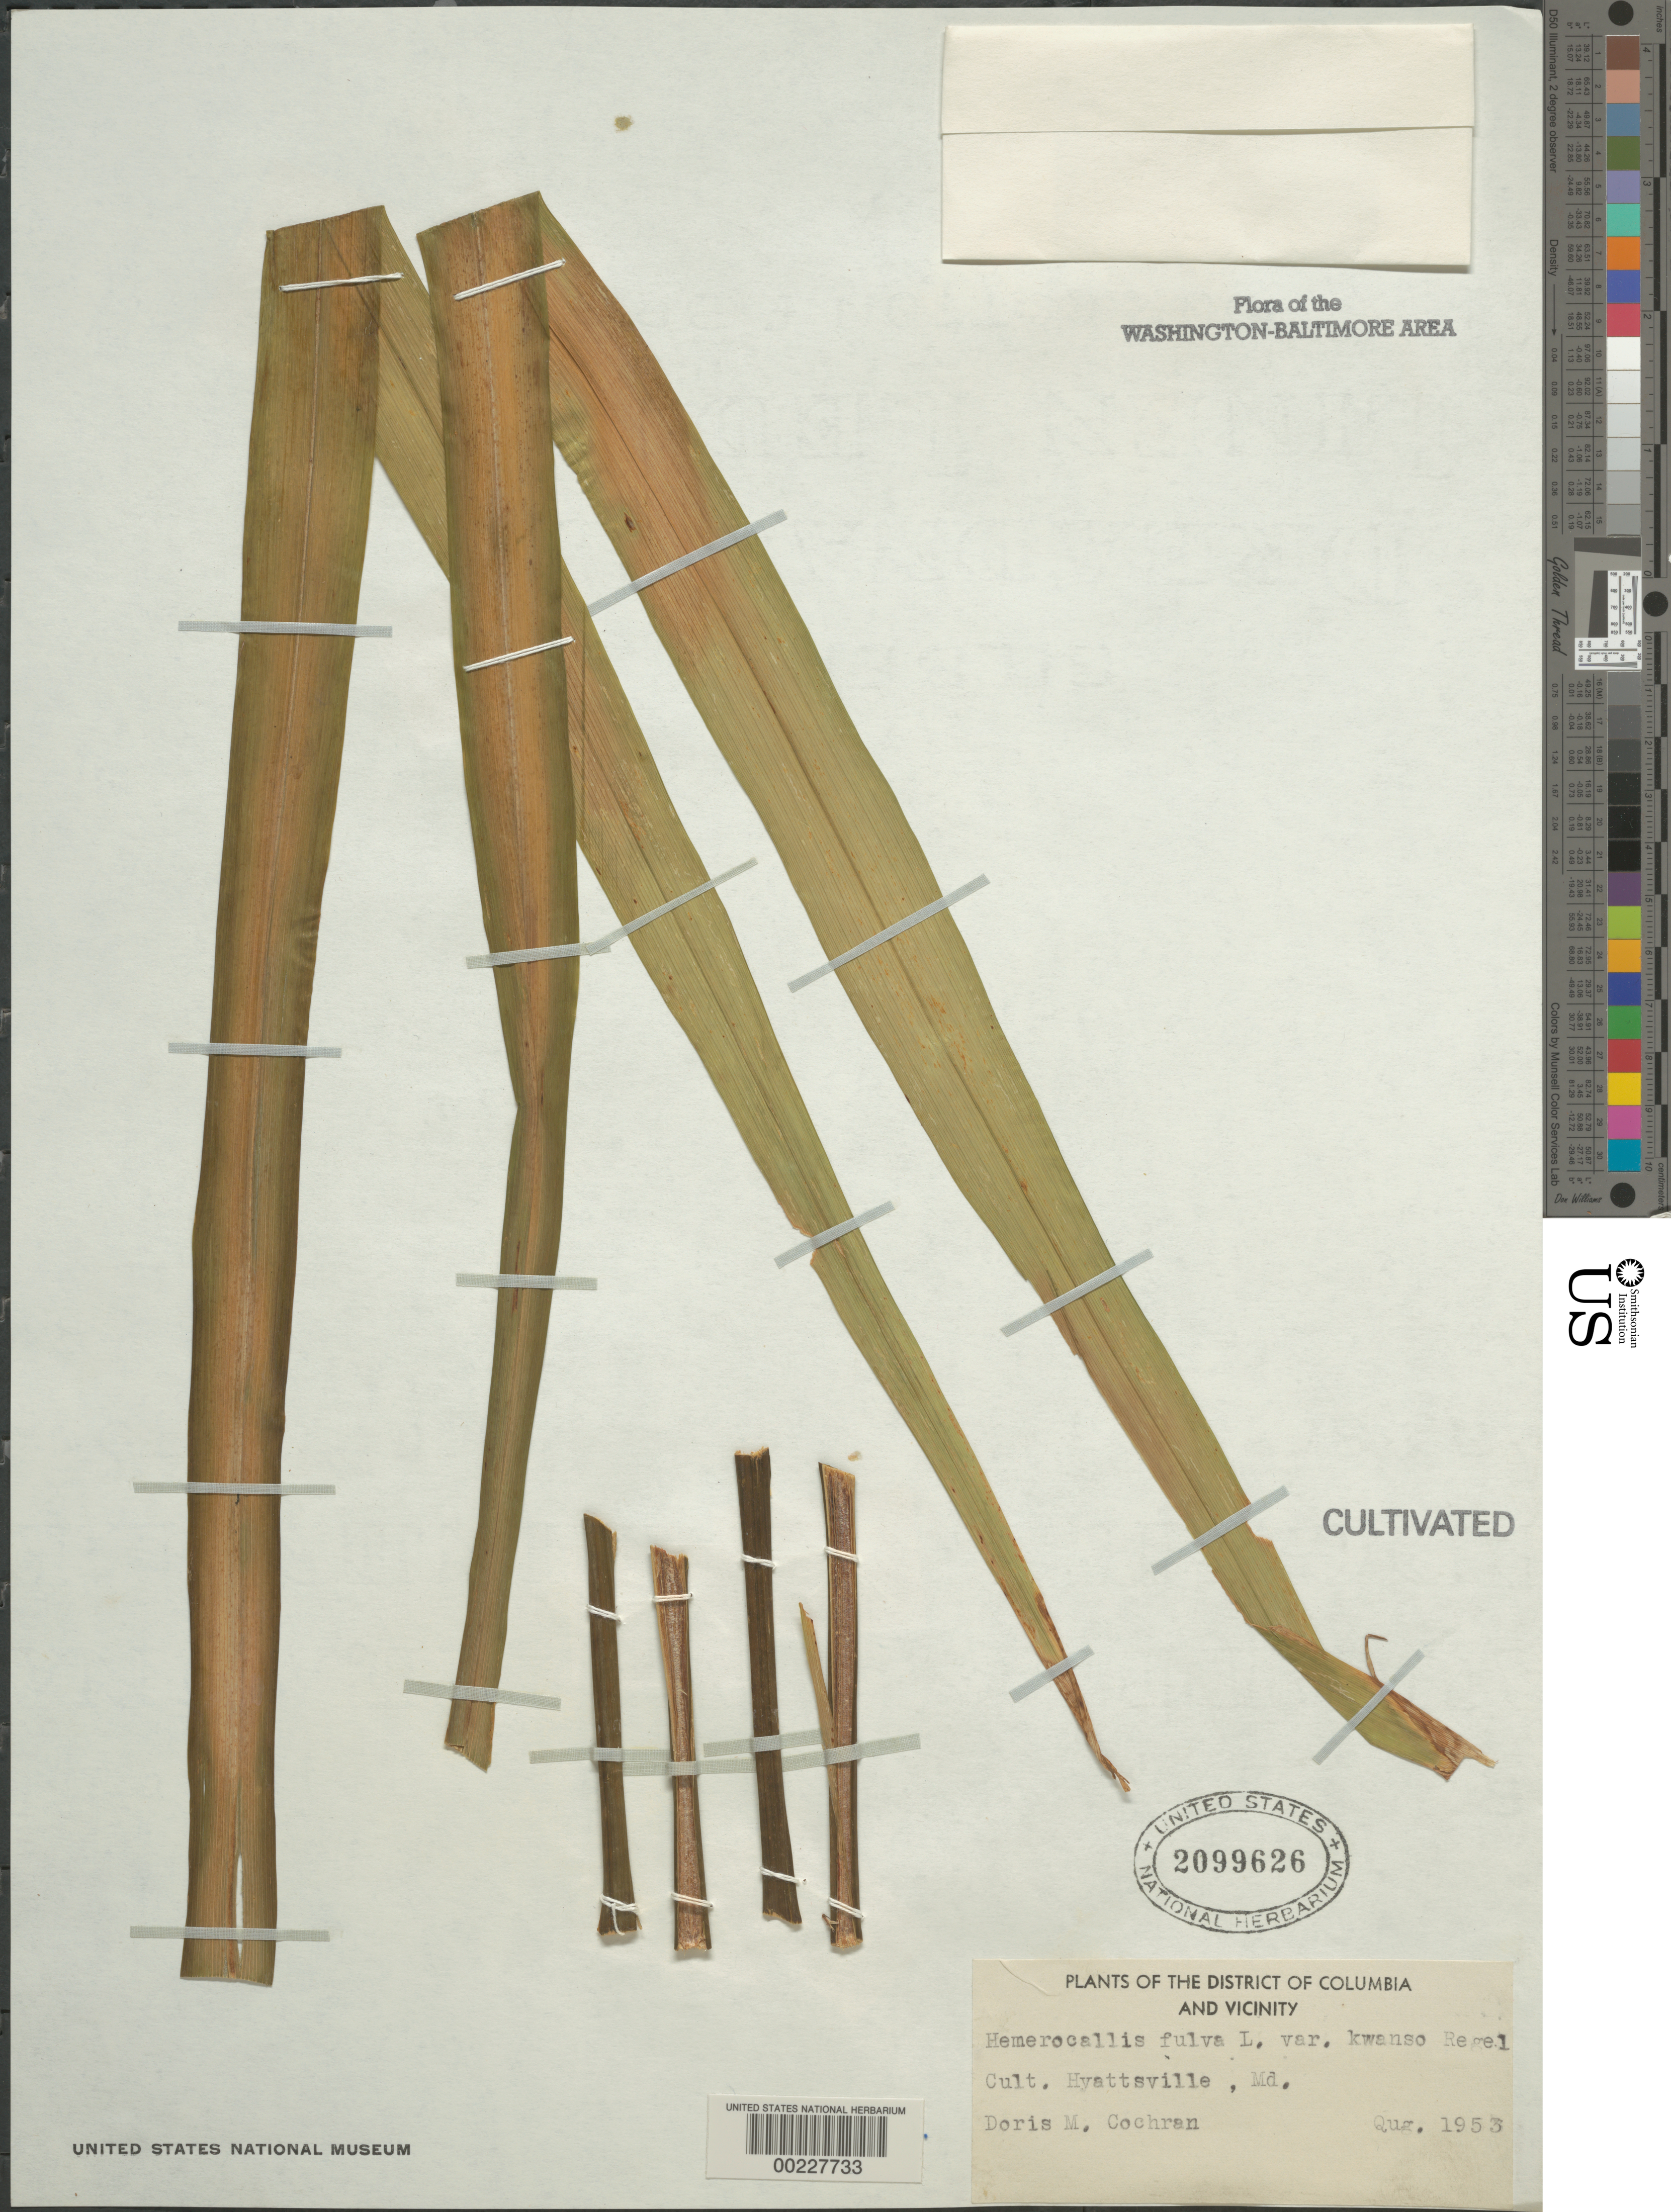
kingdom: Plantae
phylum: Tracheophyta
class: Liliopsida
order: Asparagales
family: Asphodelaceae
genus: Hemerocallis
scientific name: Hemerocallis fulva var. kwanso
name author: Regel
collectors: D. M. Cochran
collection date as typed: Aug 1953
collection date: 1953-08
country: United States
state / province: Maryland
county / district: Prince George's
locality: Hyattsville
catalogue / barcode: US 2099626